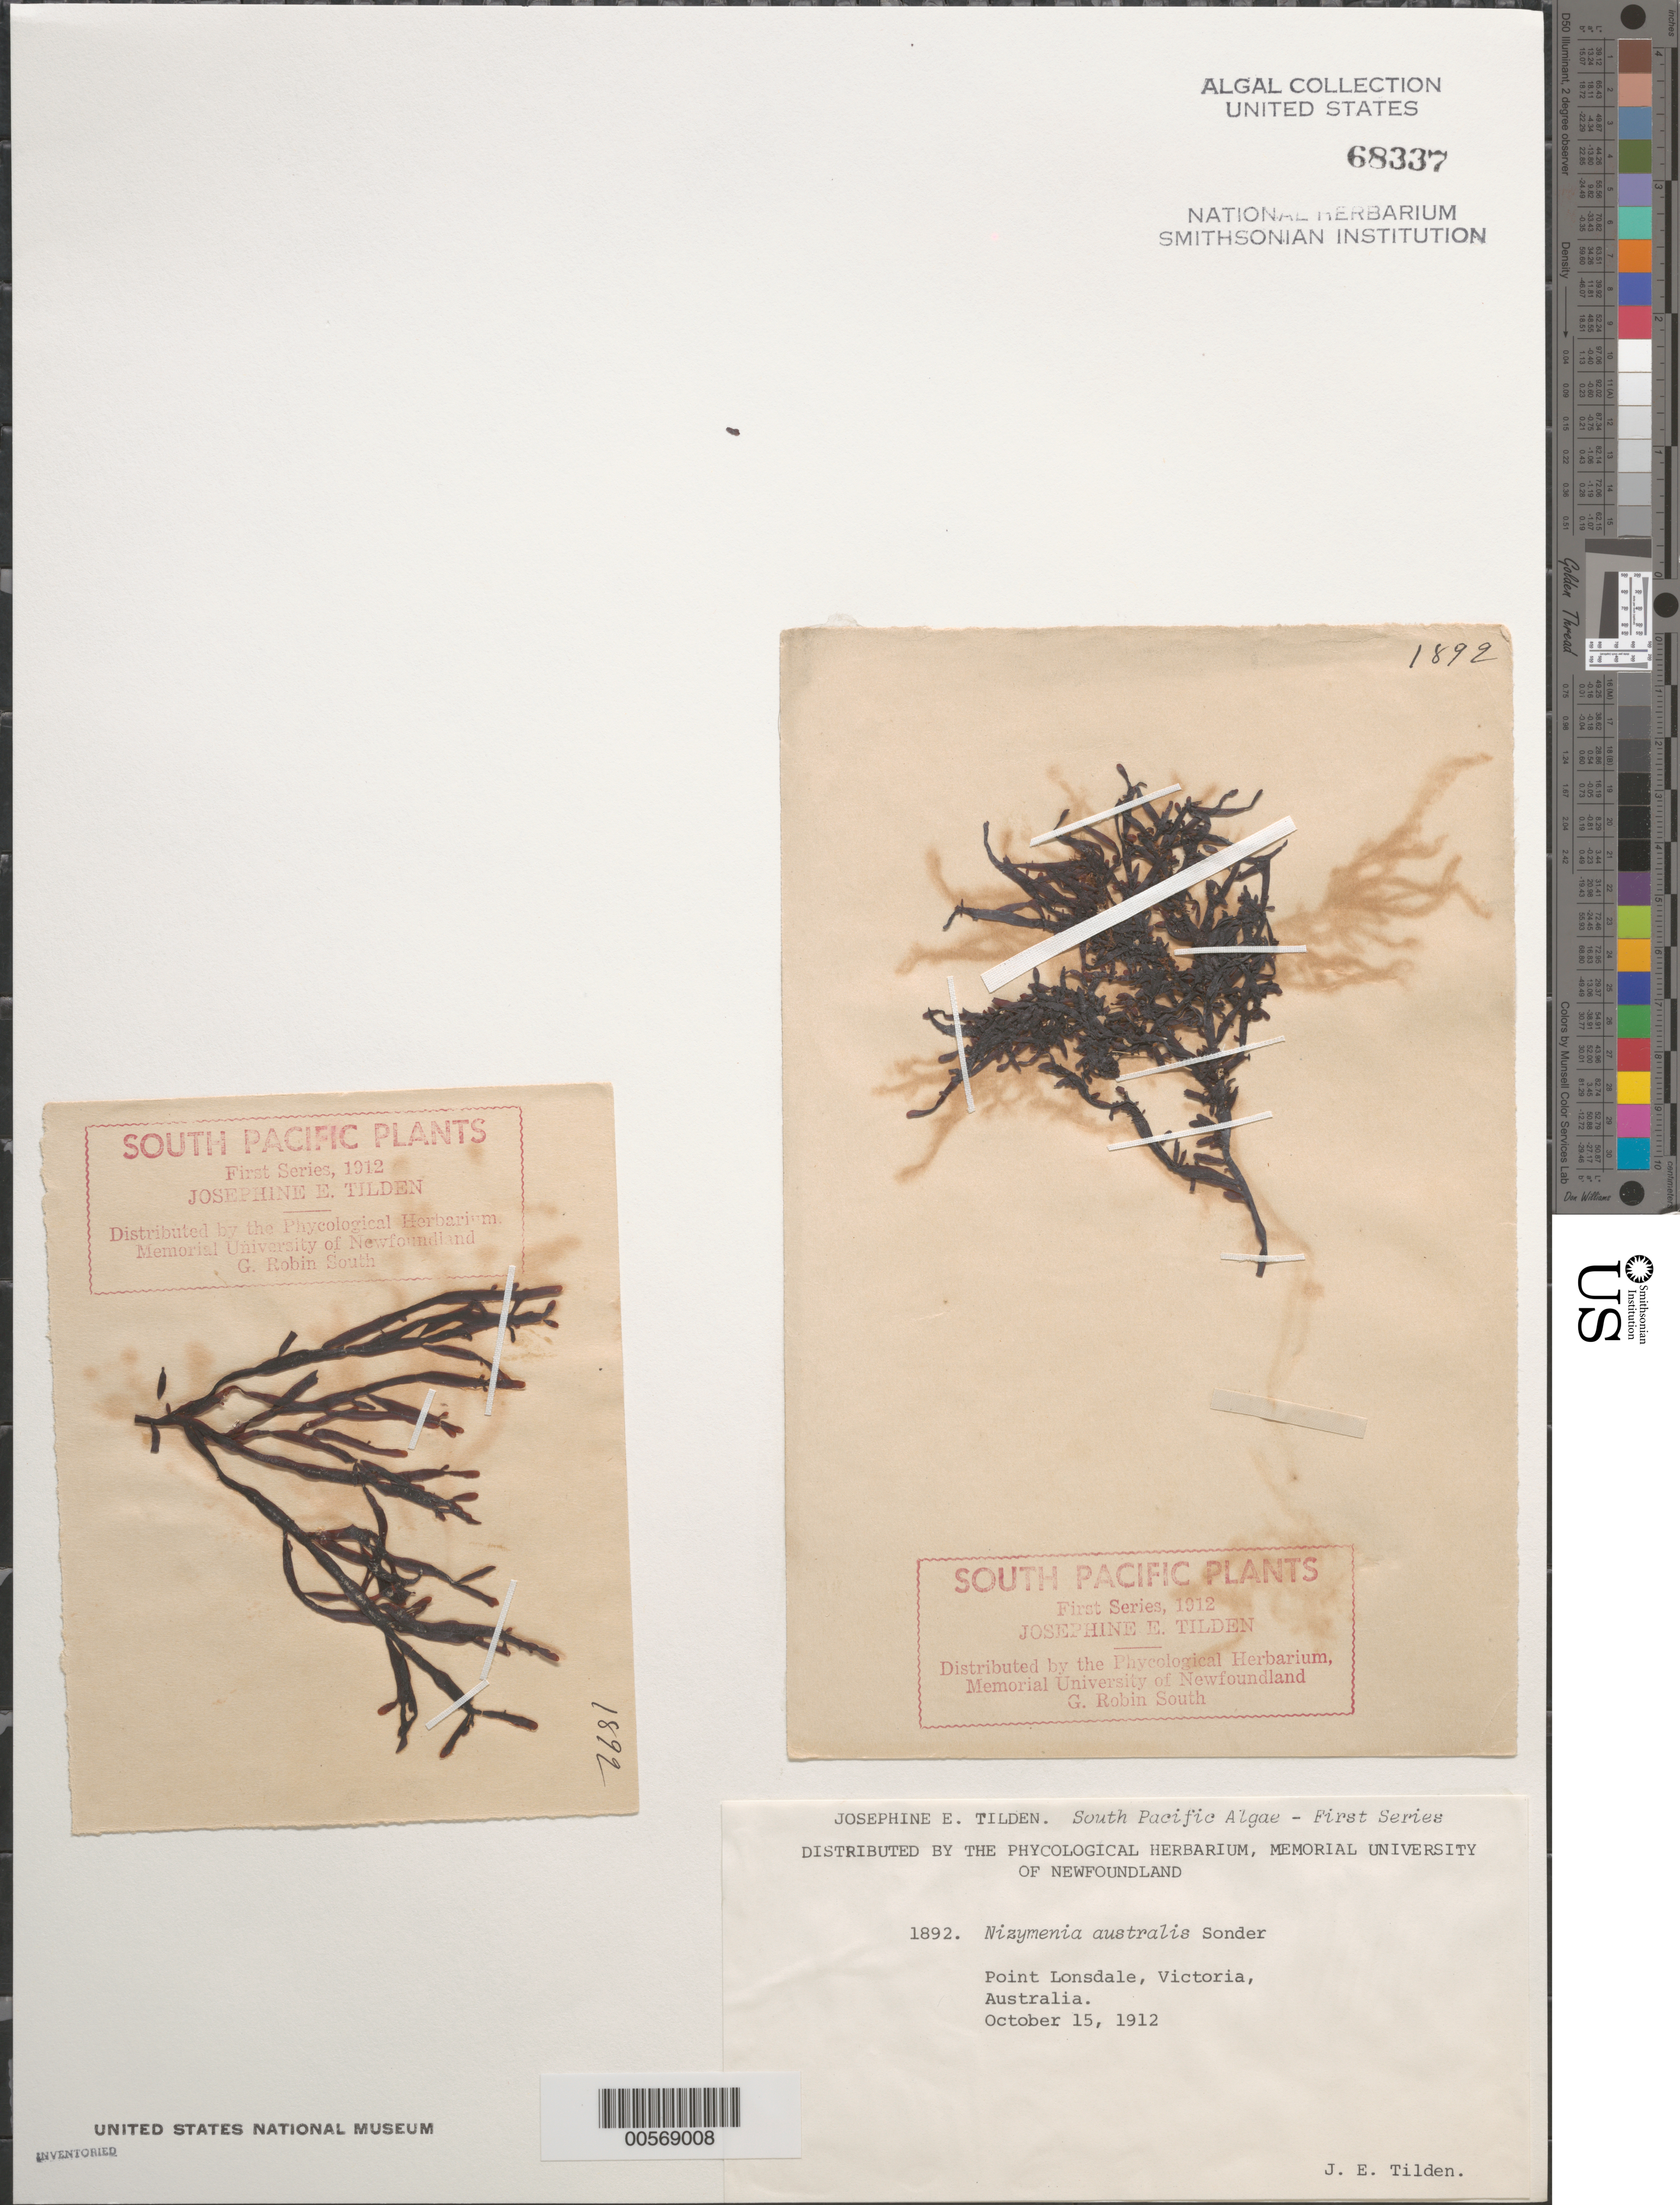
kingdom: Plantae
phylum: Rhodophyta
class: Florideophyceae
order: Gigartinales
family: Nizymeniaceae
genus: Nizymenia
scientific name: Nizymenia australis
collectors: J. E. Tilden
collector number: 1892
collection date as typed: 15 Oct 1912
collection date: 1912-10-15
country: Australia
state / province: Victoria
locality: Point lonsdale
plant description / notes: Tilden, South Pacific Plants, First Series, 1912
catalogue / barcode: US 68337